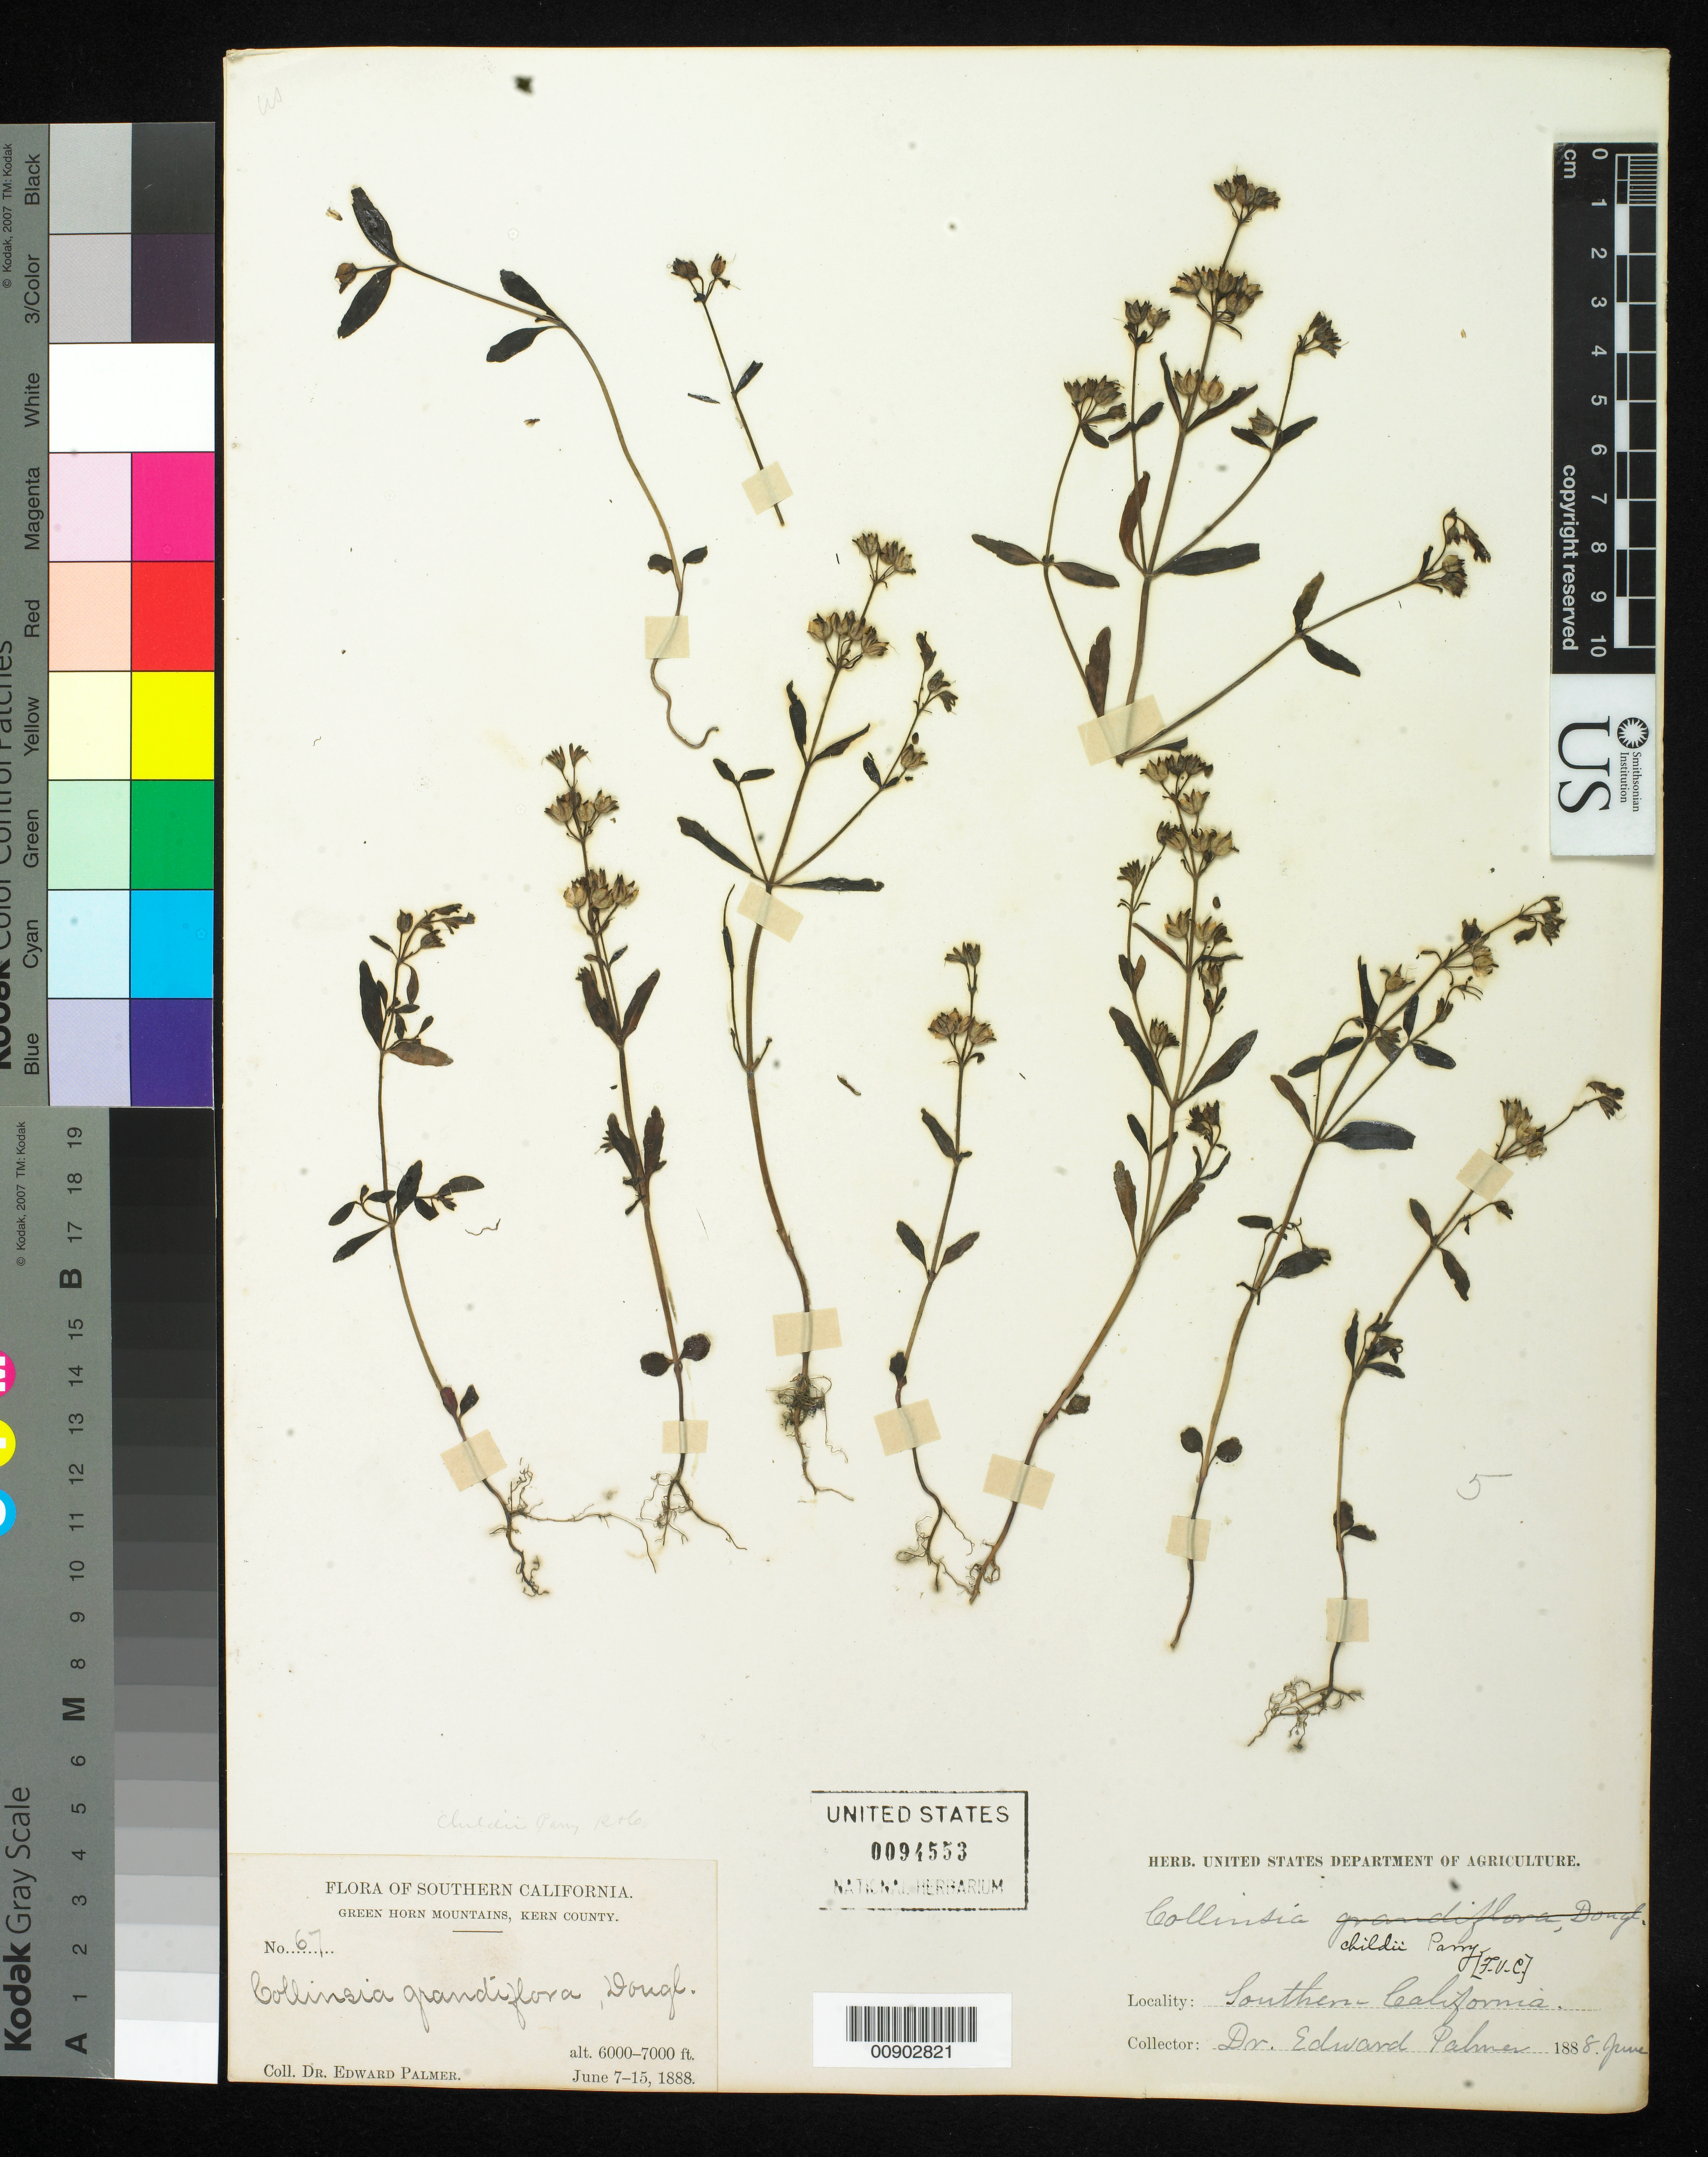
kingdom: Plantae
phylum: Tracheophyta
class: Magnoliopsida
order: Lamiales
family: Plantaginaceae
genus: Collinsia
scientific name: Collinsia childii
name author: Parry ex A. Gray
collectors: E. Palmer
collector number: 67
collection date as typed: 07 Jun 1888 to 15 Jun 1888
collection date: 1888-06-07/1888-06-15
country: United States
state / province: California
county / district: Kern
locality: Green Horn Mountains, Kern County, California.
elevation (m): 1829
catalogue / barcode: US 94553